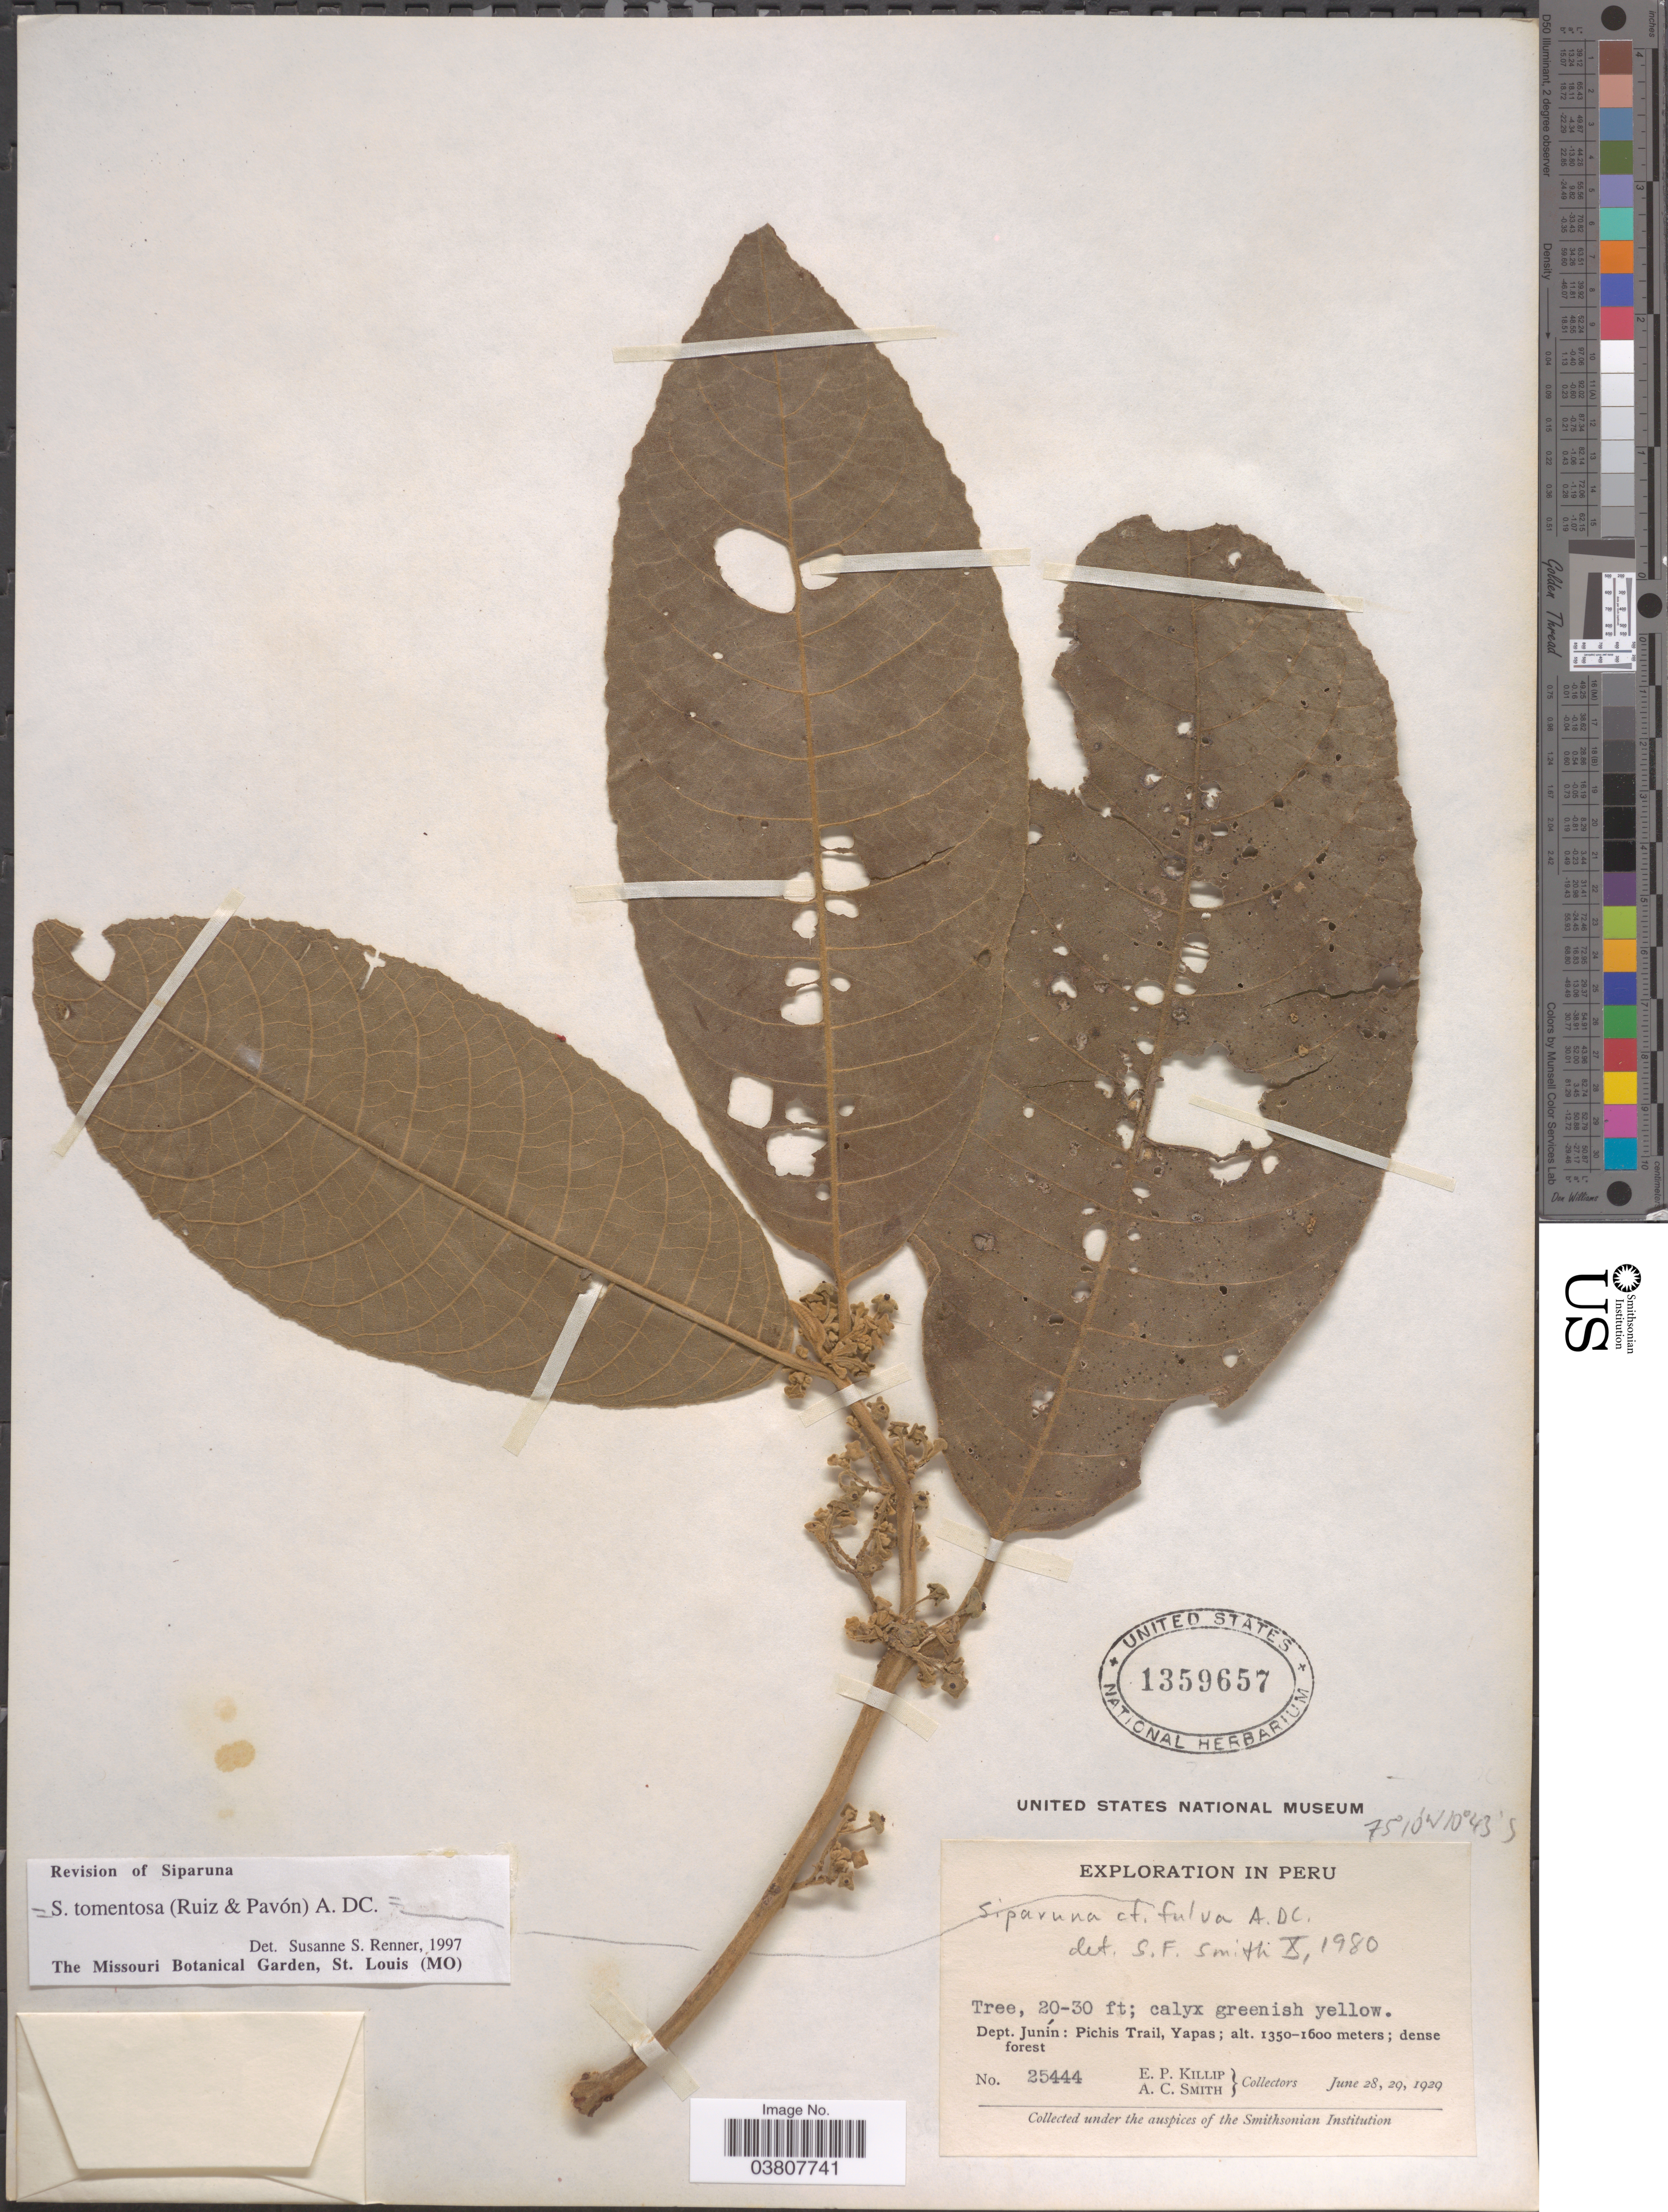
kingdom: Plantae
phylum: Tracheophyta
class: Magnoliopsida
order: Laurales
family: Siparunaceae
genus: Siparuna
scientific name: Siparuna tomentosa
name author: Perkins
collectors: E. P. Killip & A. C. Smith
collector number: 25444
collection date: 1929-06-28/1929-06-29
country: Peru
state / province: Junín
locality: Dept. Junín: Pichis Trail, Yapas.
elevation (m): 1350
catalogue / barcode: US 1359657